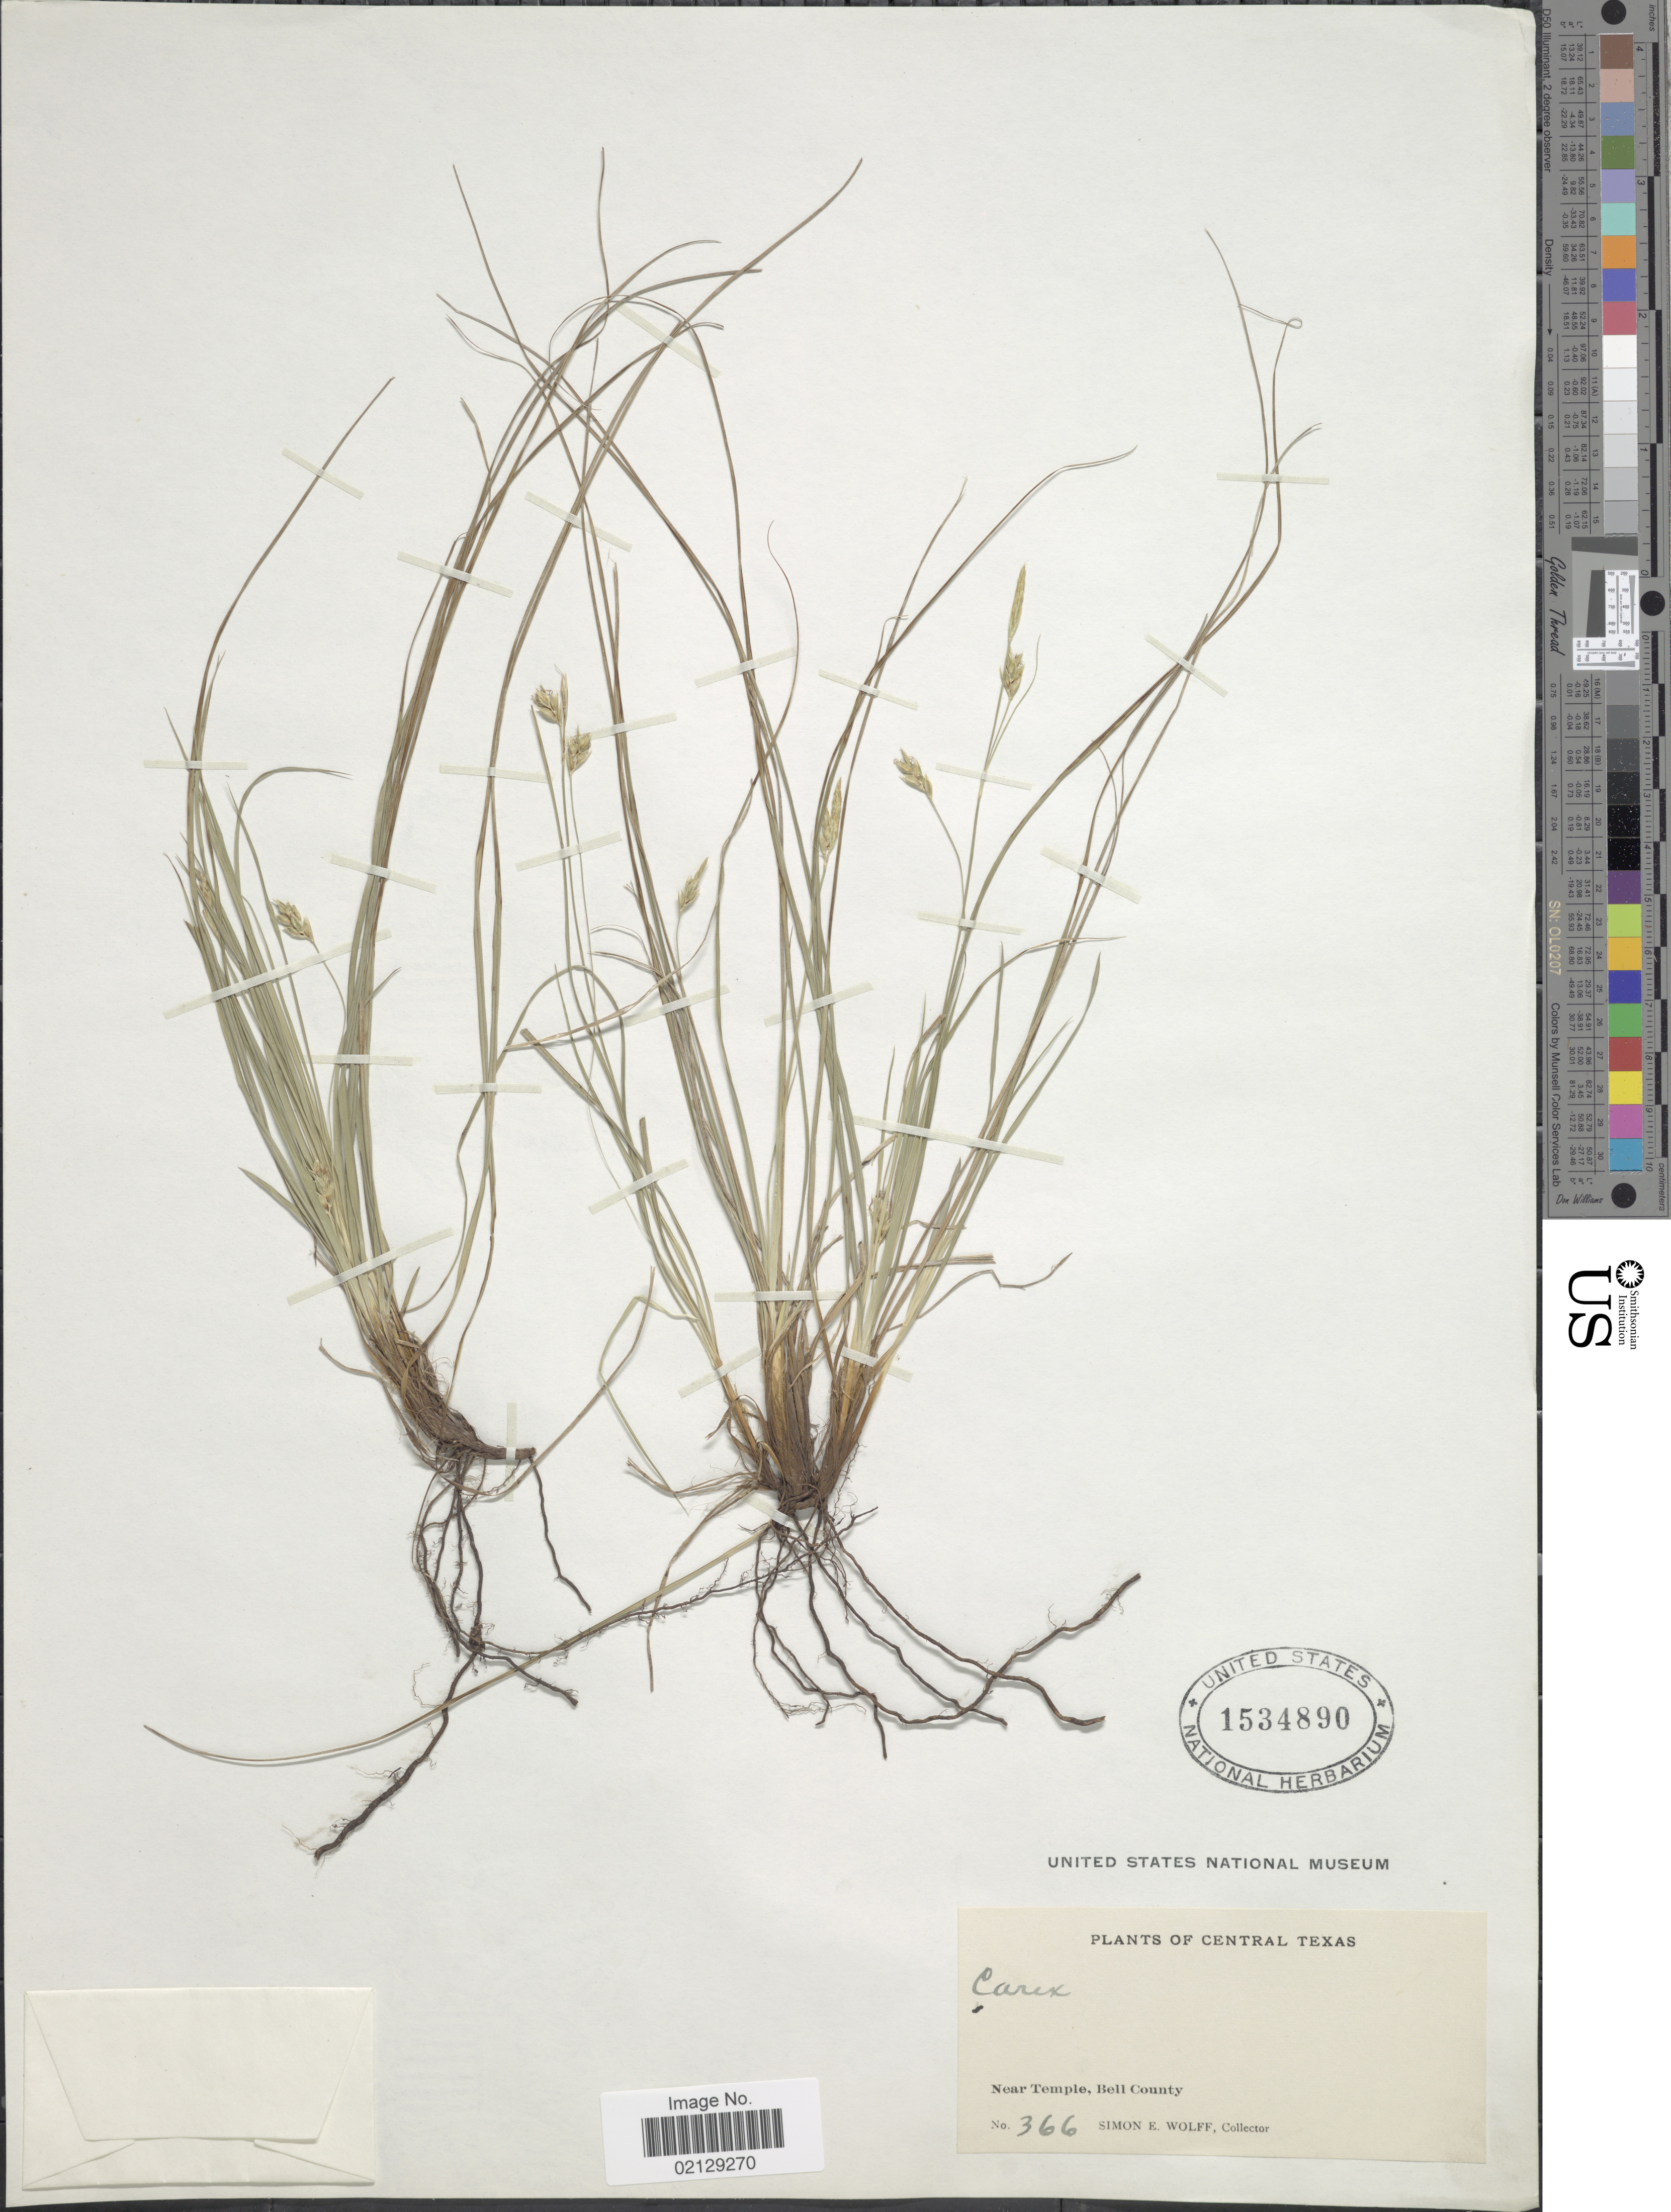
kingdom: Plantae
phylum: Tracheophyta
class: Liliopsida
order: Poales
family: Cyperaceae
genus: Carex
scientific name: Carex planostachys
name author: Kunze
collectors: S. E. Wolff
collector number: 366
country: United States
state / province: Texas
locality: Central Texas, Near Temple, Bell County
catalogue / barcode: US 1534890